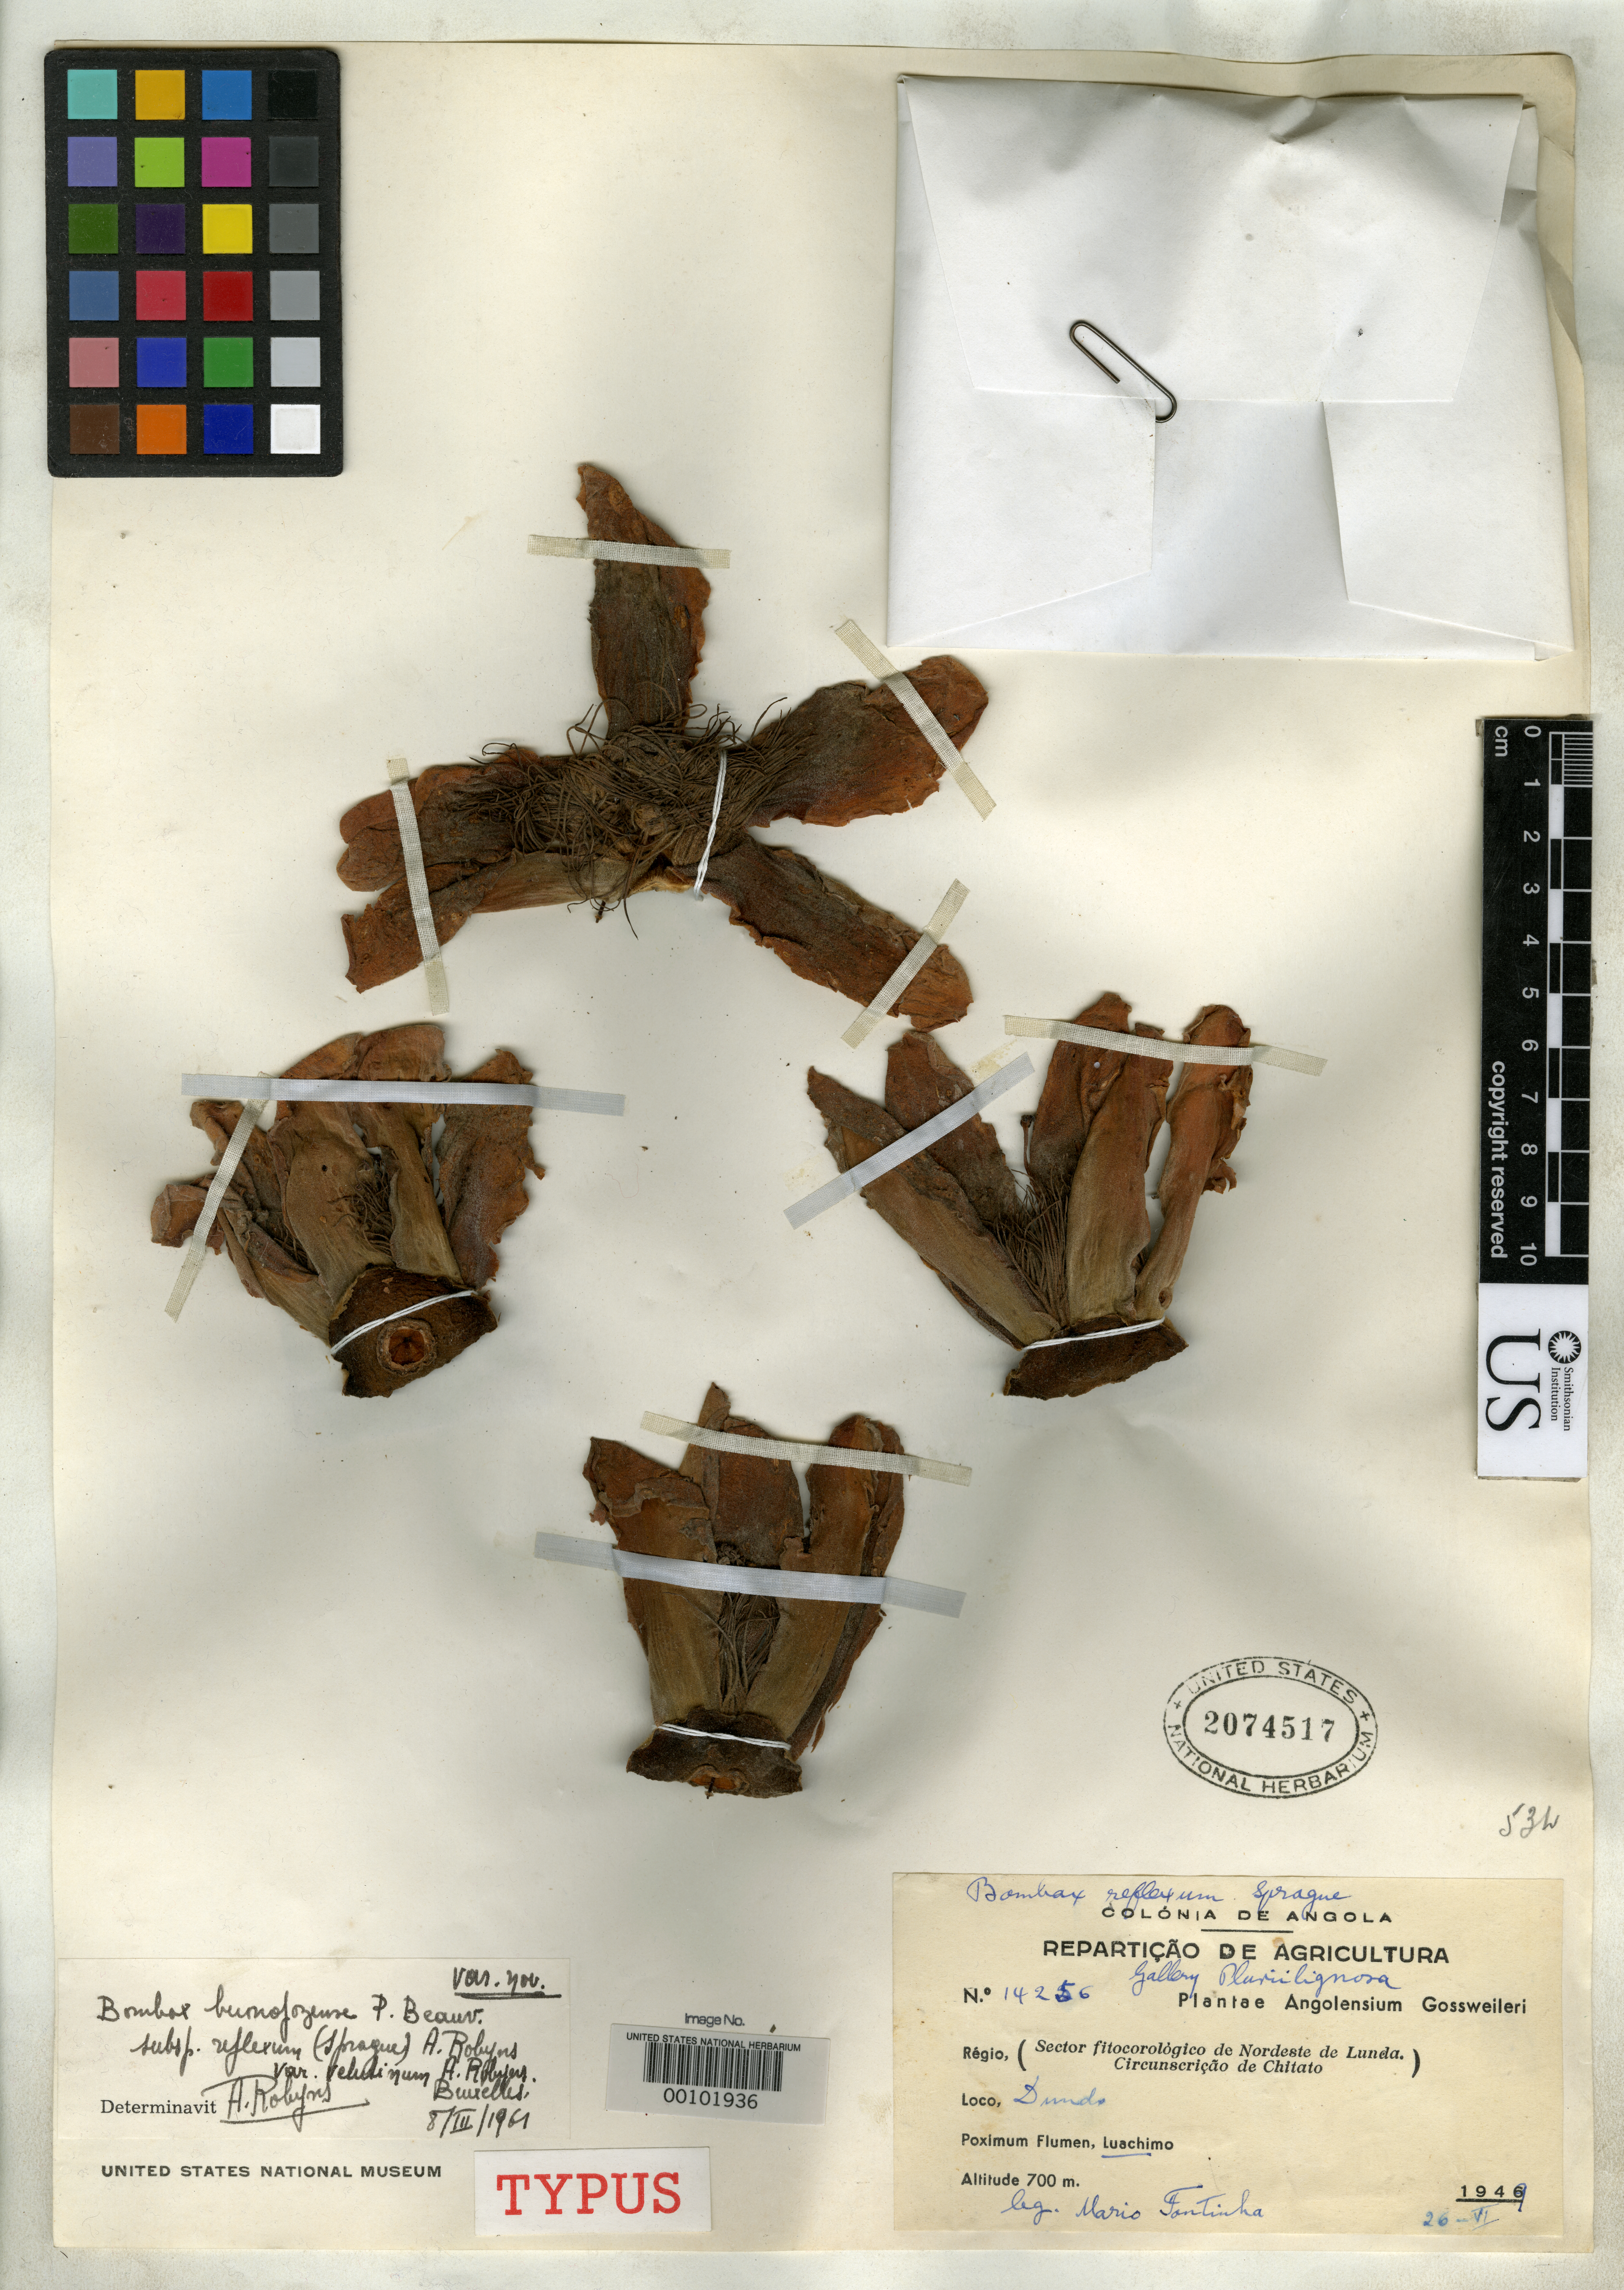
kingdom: Plantae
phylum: Tracheophyta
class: Magnoliopsida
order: Malvales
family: Malvaceae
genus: Bombax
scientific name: Bombax buonopozense subsp. reflexum var. velutinum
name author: A. Robyns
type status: Isotype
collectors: M. Fontinha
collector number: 14256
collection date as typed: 26 Jun 1949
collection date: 1949-06-26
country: Angola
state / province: Luanda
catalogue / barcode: US 2074517